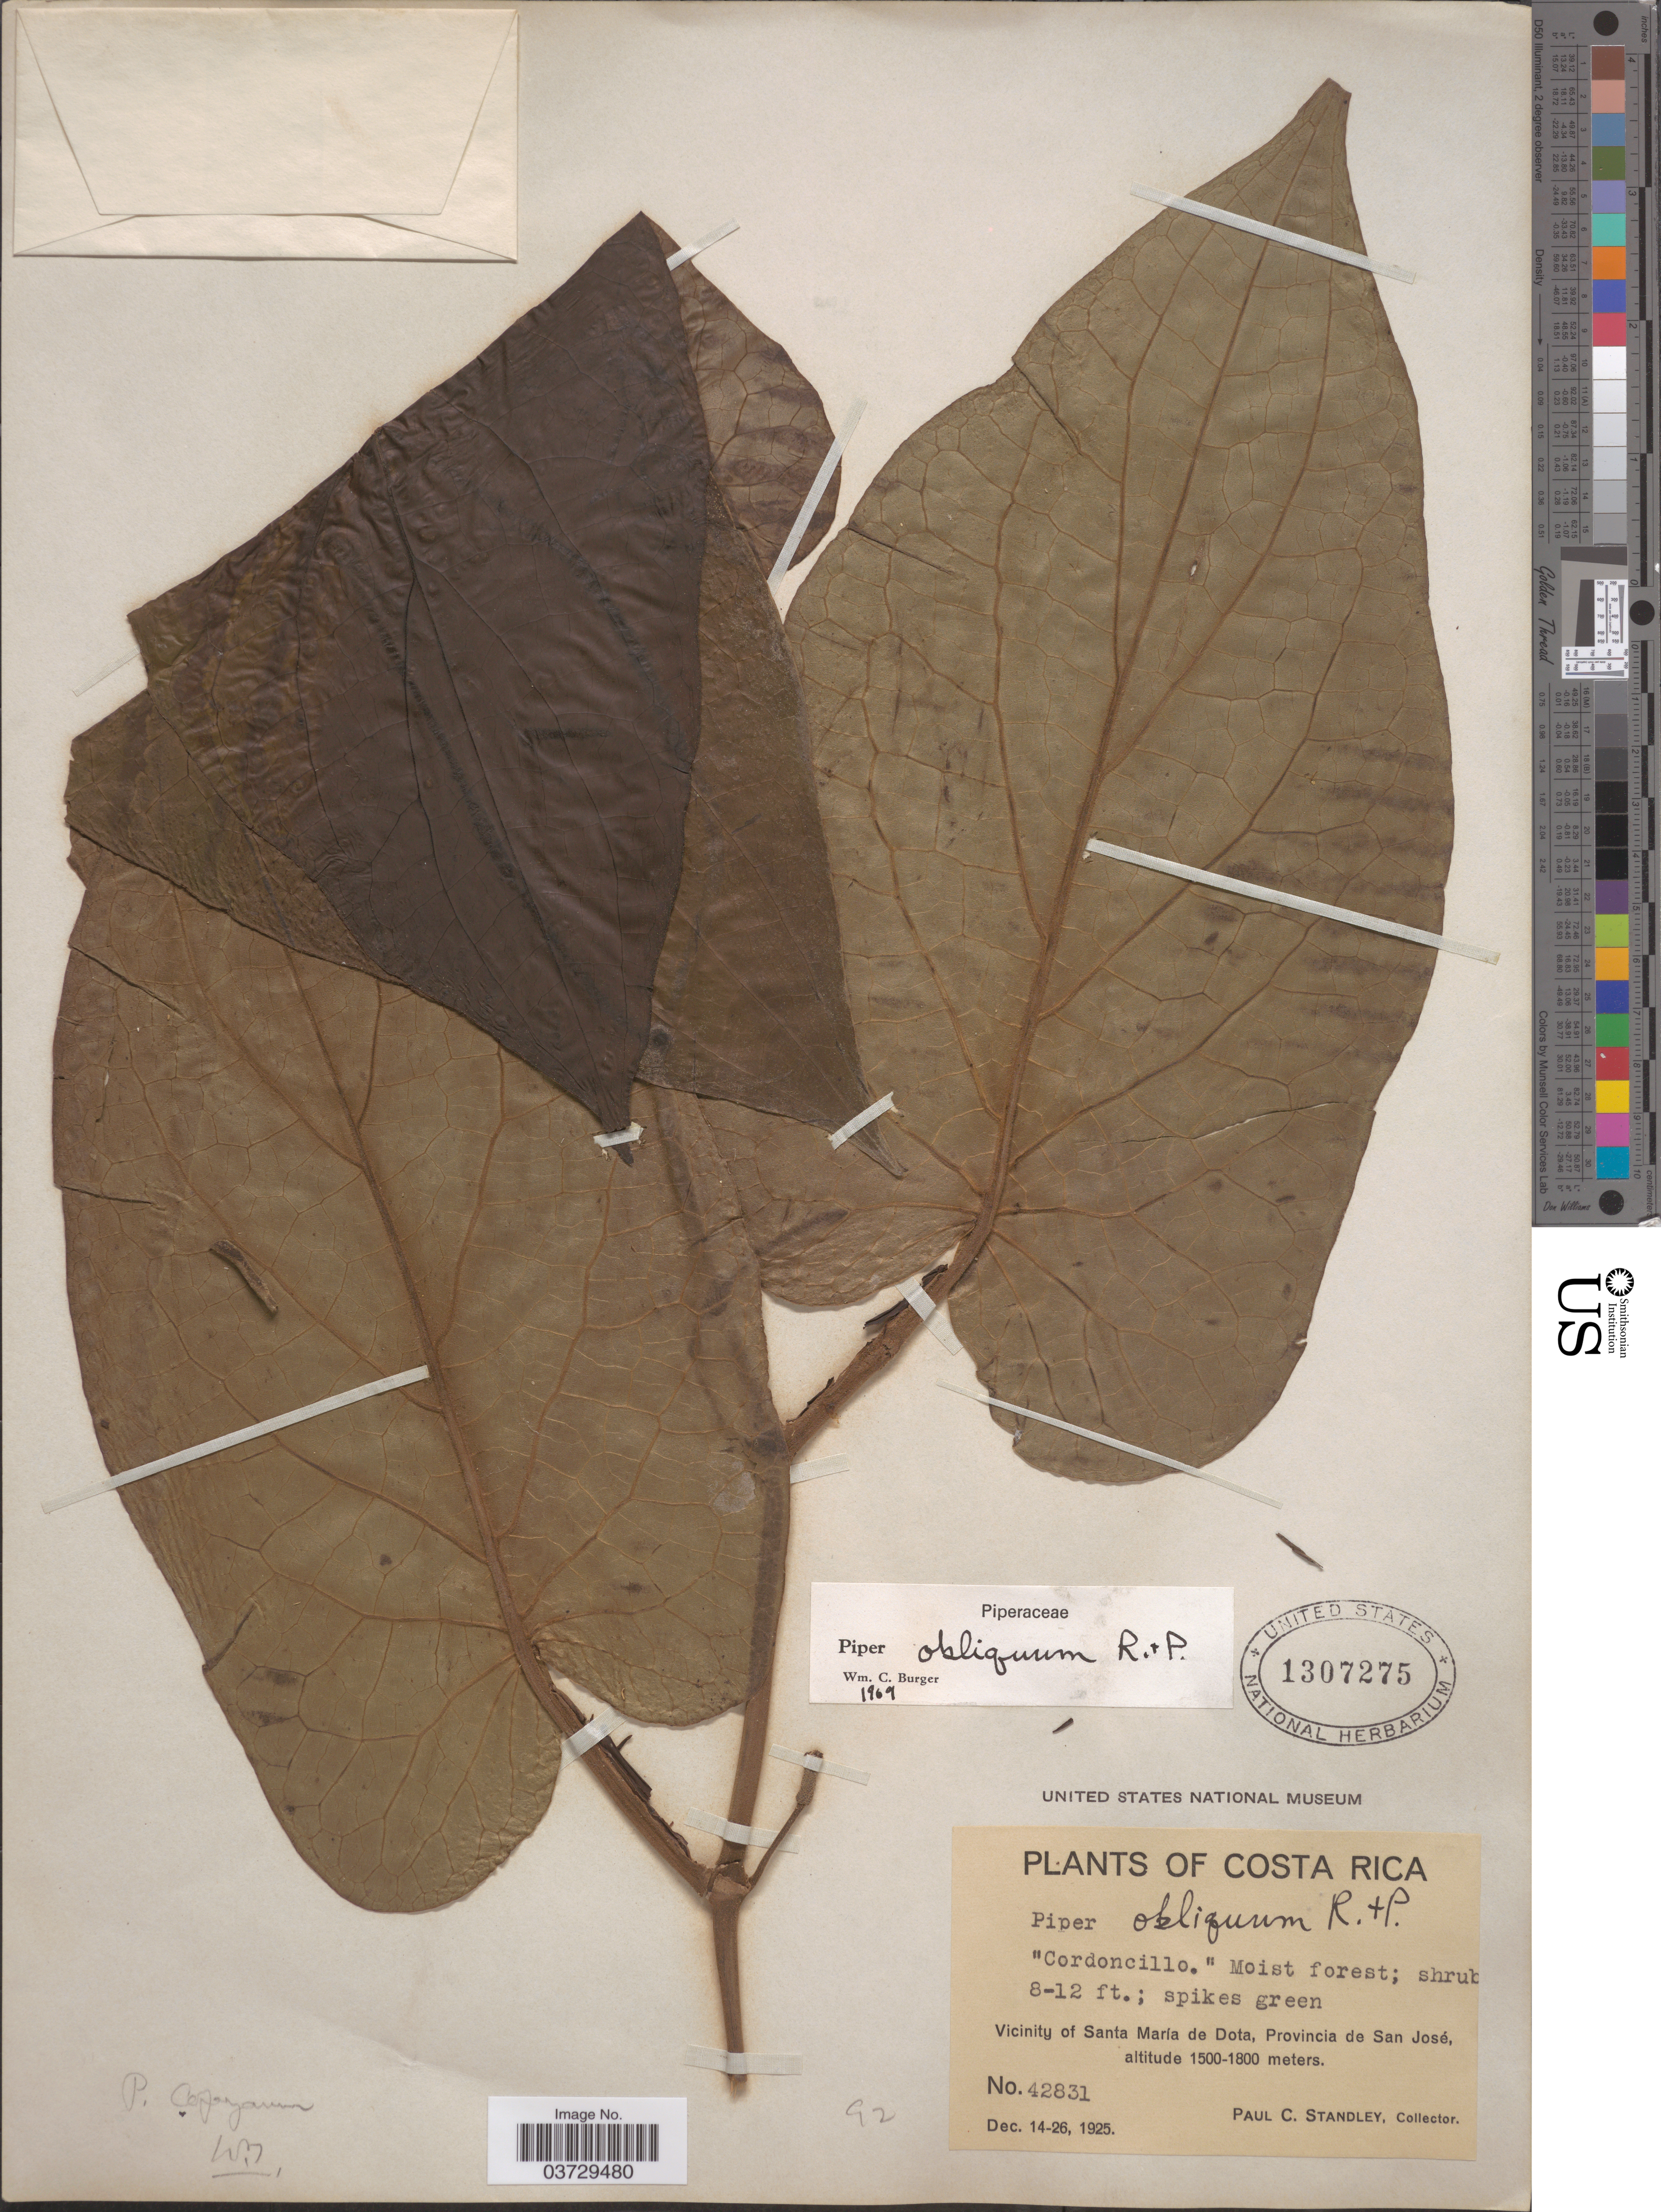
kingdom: Plantae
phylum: Tracheophyta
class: Magnoliopsida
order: Piperales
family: Piperaceae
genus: Piper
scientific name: Piper obliquum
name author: Ruiz & Pav.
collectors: P. C. Standley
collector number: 42831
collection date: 1925-12-14/1925-12-26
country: Costa Rica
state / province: San José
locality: Vicinity of Santa María de Dota.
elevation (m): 1500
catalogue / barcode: US 1307275